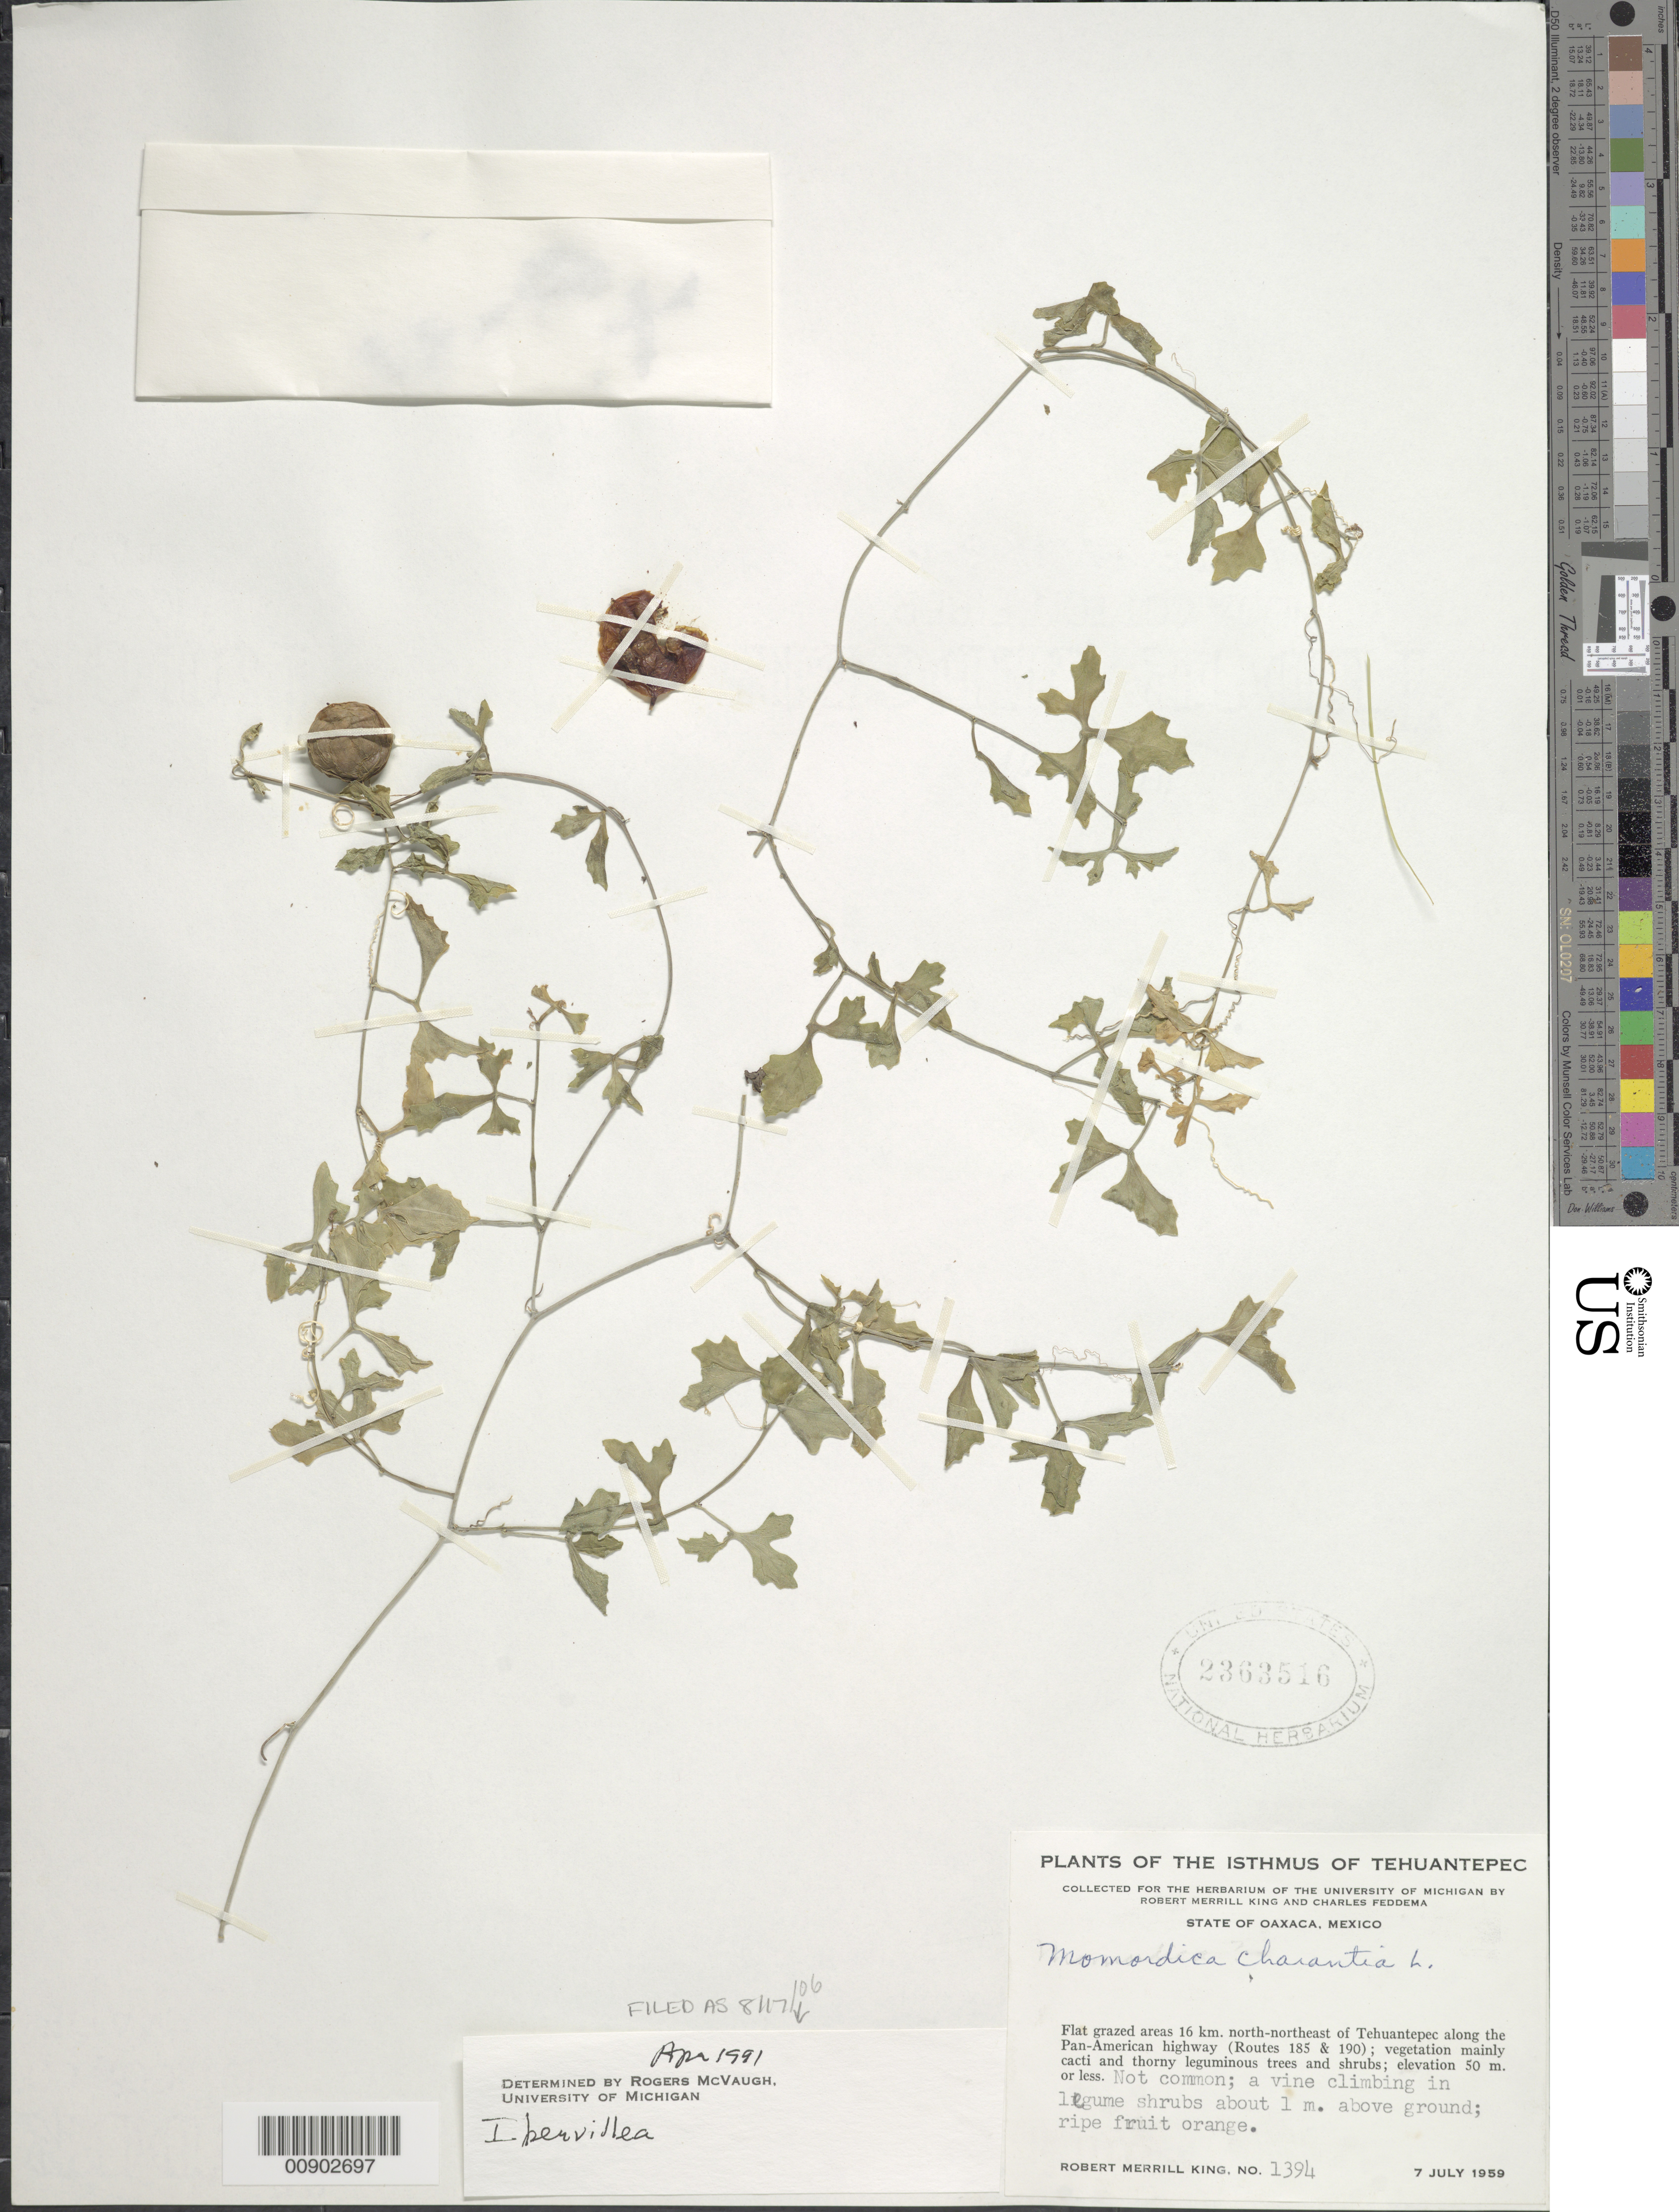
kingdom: Plantae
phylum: Tracheophyta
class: Magnoliopsida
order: Cucurbitales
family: Cucurbitaceae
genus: Ibervillea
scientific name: Ibervillea sp.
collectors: R. M. King & C. Feddema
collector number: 1394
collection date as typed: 07 Jul 1959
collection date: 1959-07-07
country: Mexico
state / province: Oaxaca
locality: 16 km. north-northeast of Tehuantepec along the Pan-American highway (Routes 185 & 190). Oaxaca.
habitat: Flat grazzed areas; veg. mainly cacti & thorny leguminous trees & shrubs. Climbing in legume shrubs, about 1m above ground.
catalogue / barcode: US 2363516